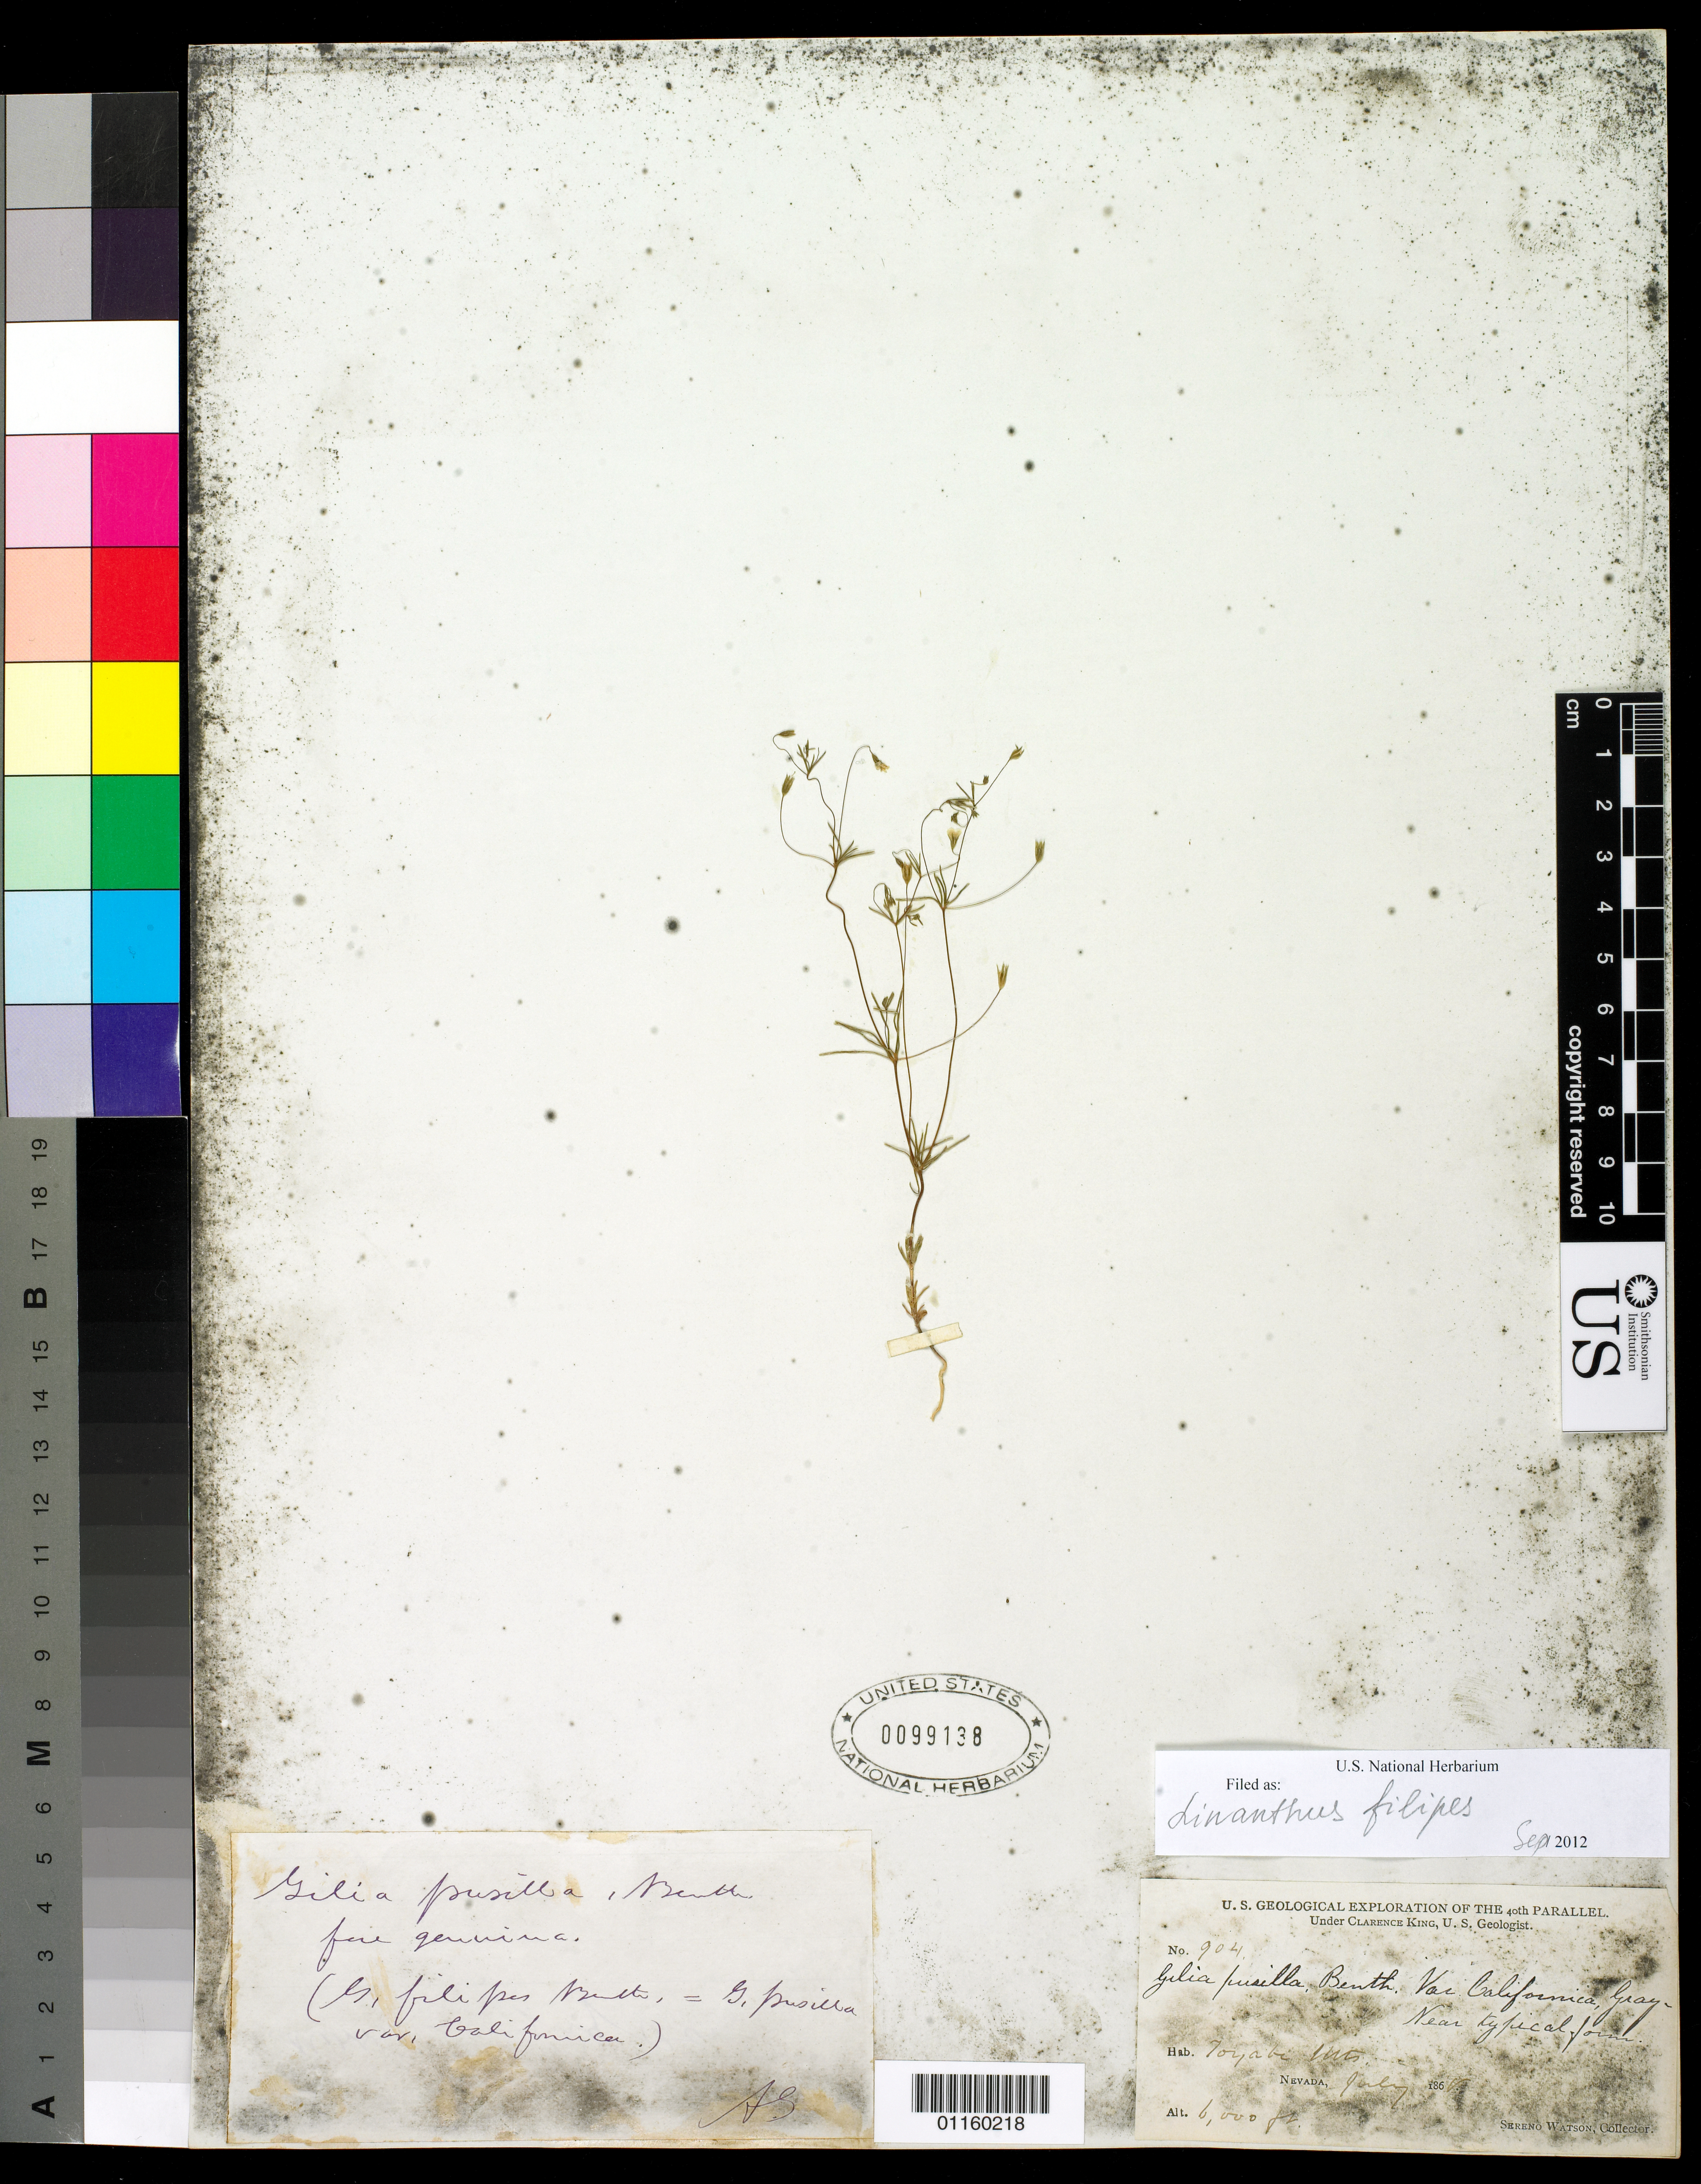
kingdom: Plantae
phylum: Tracheophyta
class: Magnoliopsida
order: Ericales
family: Polemoniaceae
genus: Leptosiphon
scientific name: Leptosiphon filipes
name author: (Benth.) J.M. Porter & L.A. Johnson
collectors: S. Watson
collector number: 904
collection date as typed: Jul 1868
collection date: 1868-07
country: United States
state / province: Nevada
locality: Toiyabe Mts.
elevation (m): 1829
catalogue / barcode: US 99138